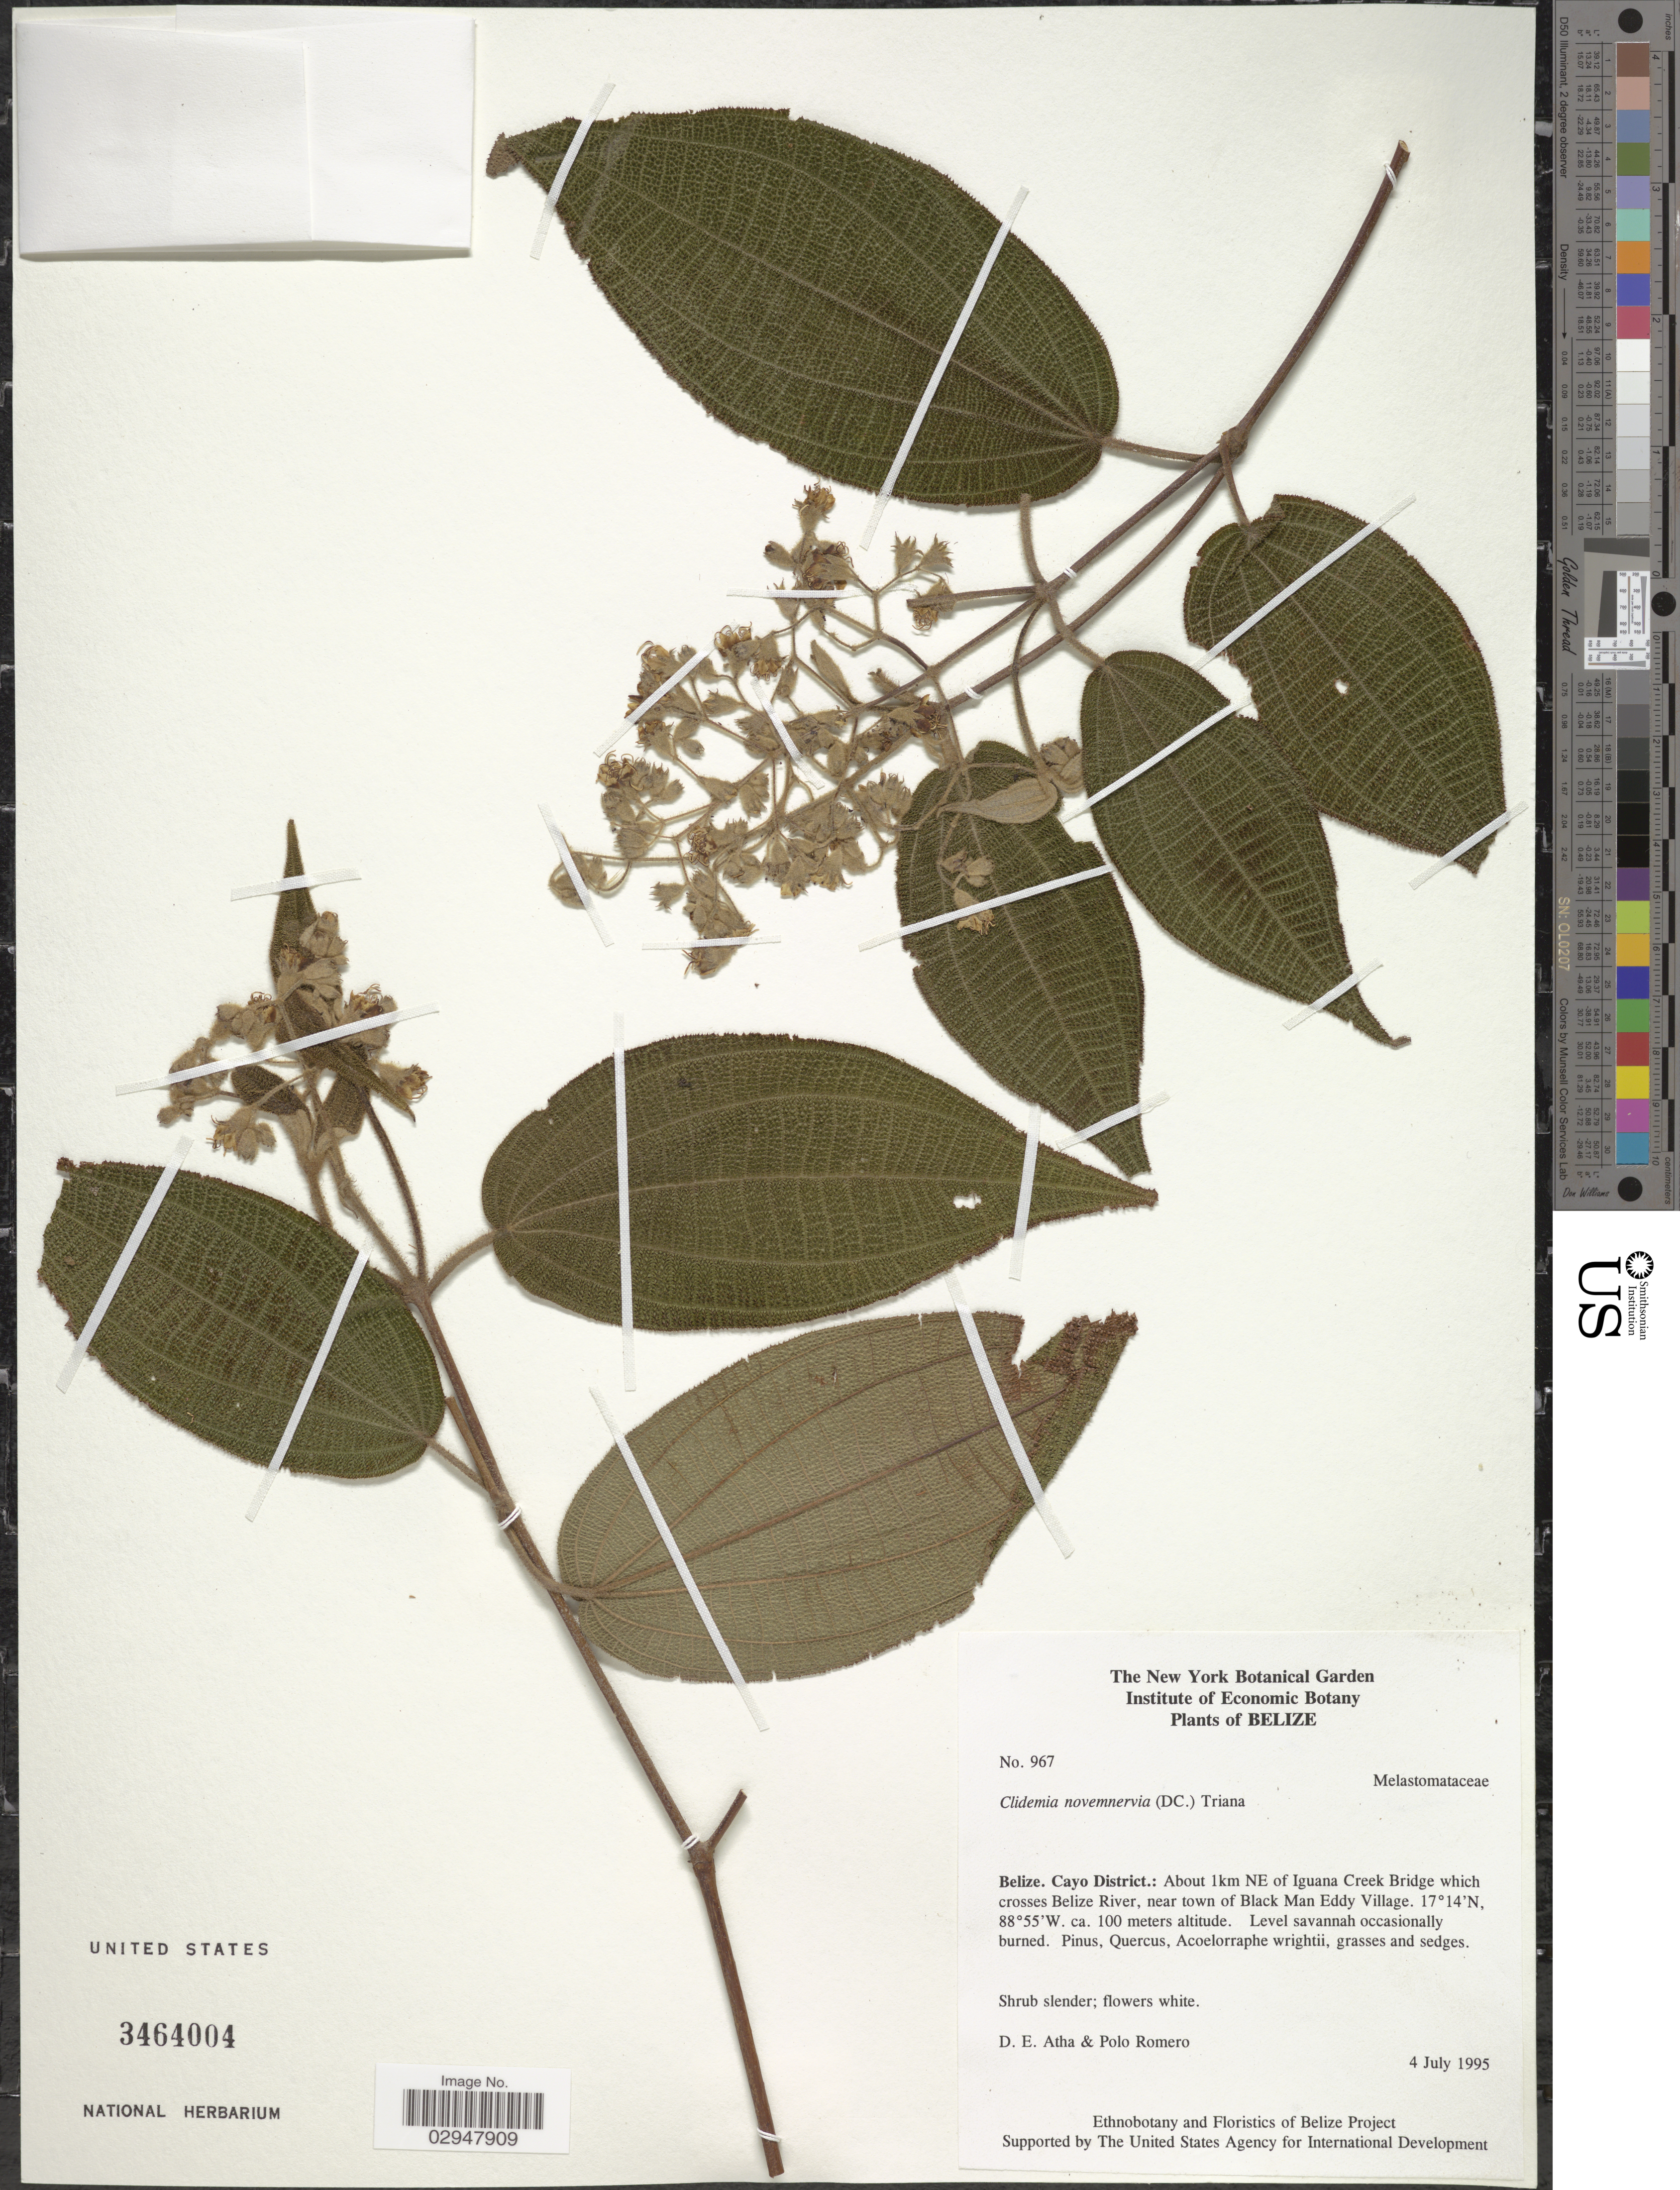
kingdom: Plantae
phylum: Tracheophyta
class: Magnoliopsida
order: Myrtales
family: Melastomataceae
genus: Clidemia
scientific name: Clidemia novemnervia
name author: (DC.) Triana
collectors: D. Atha & P. Romero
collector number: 967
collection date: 1995-07-04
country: Belize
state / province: Cayo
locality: Cayo District, About 1km NE of Iguana Creek Bridge which crosses Belize River, near town of Black Man Eddy Village.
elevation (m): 100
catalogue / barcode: US 3464004